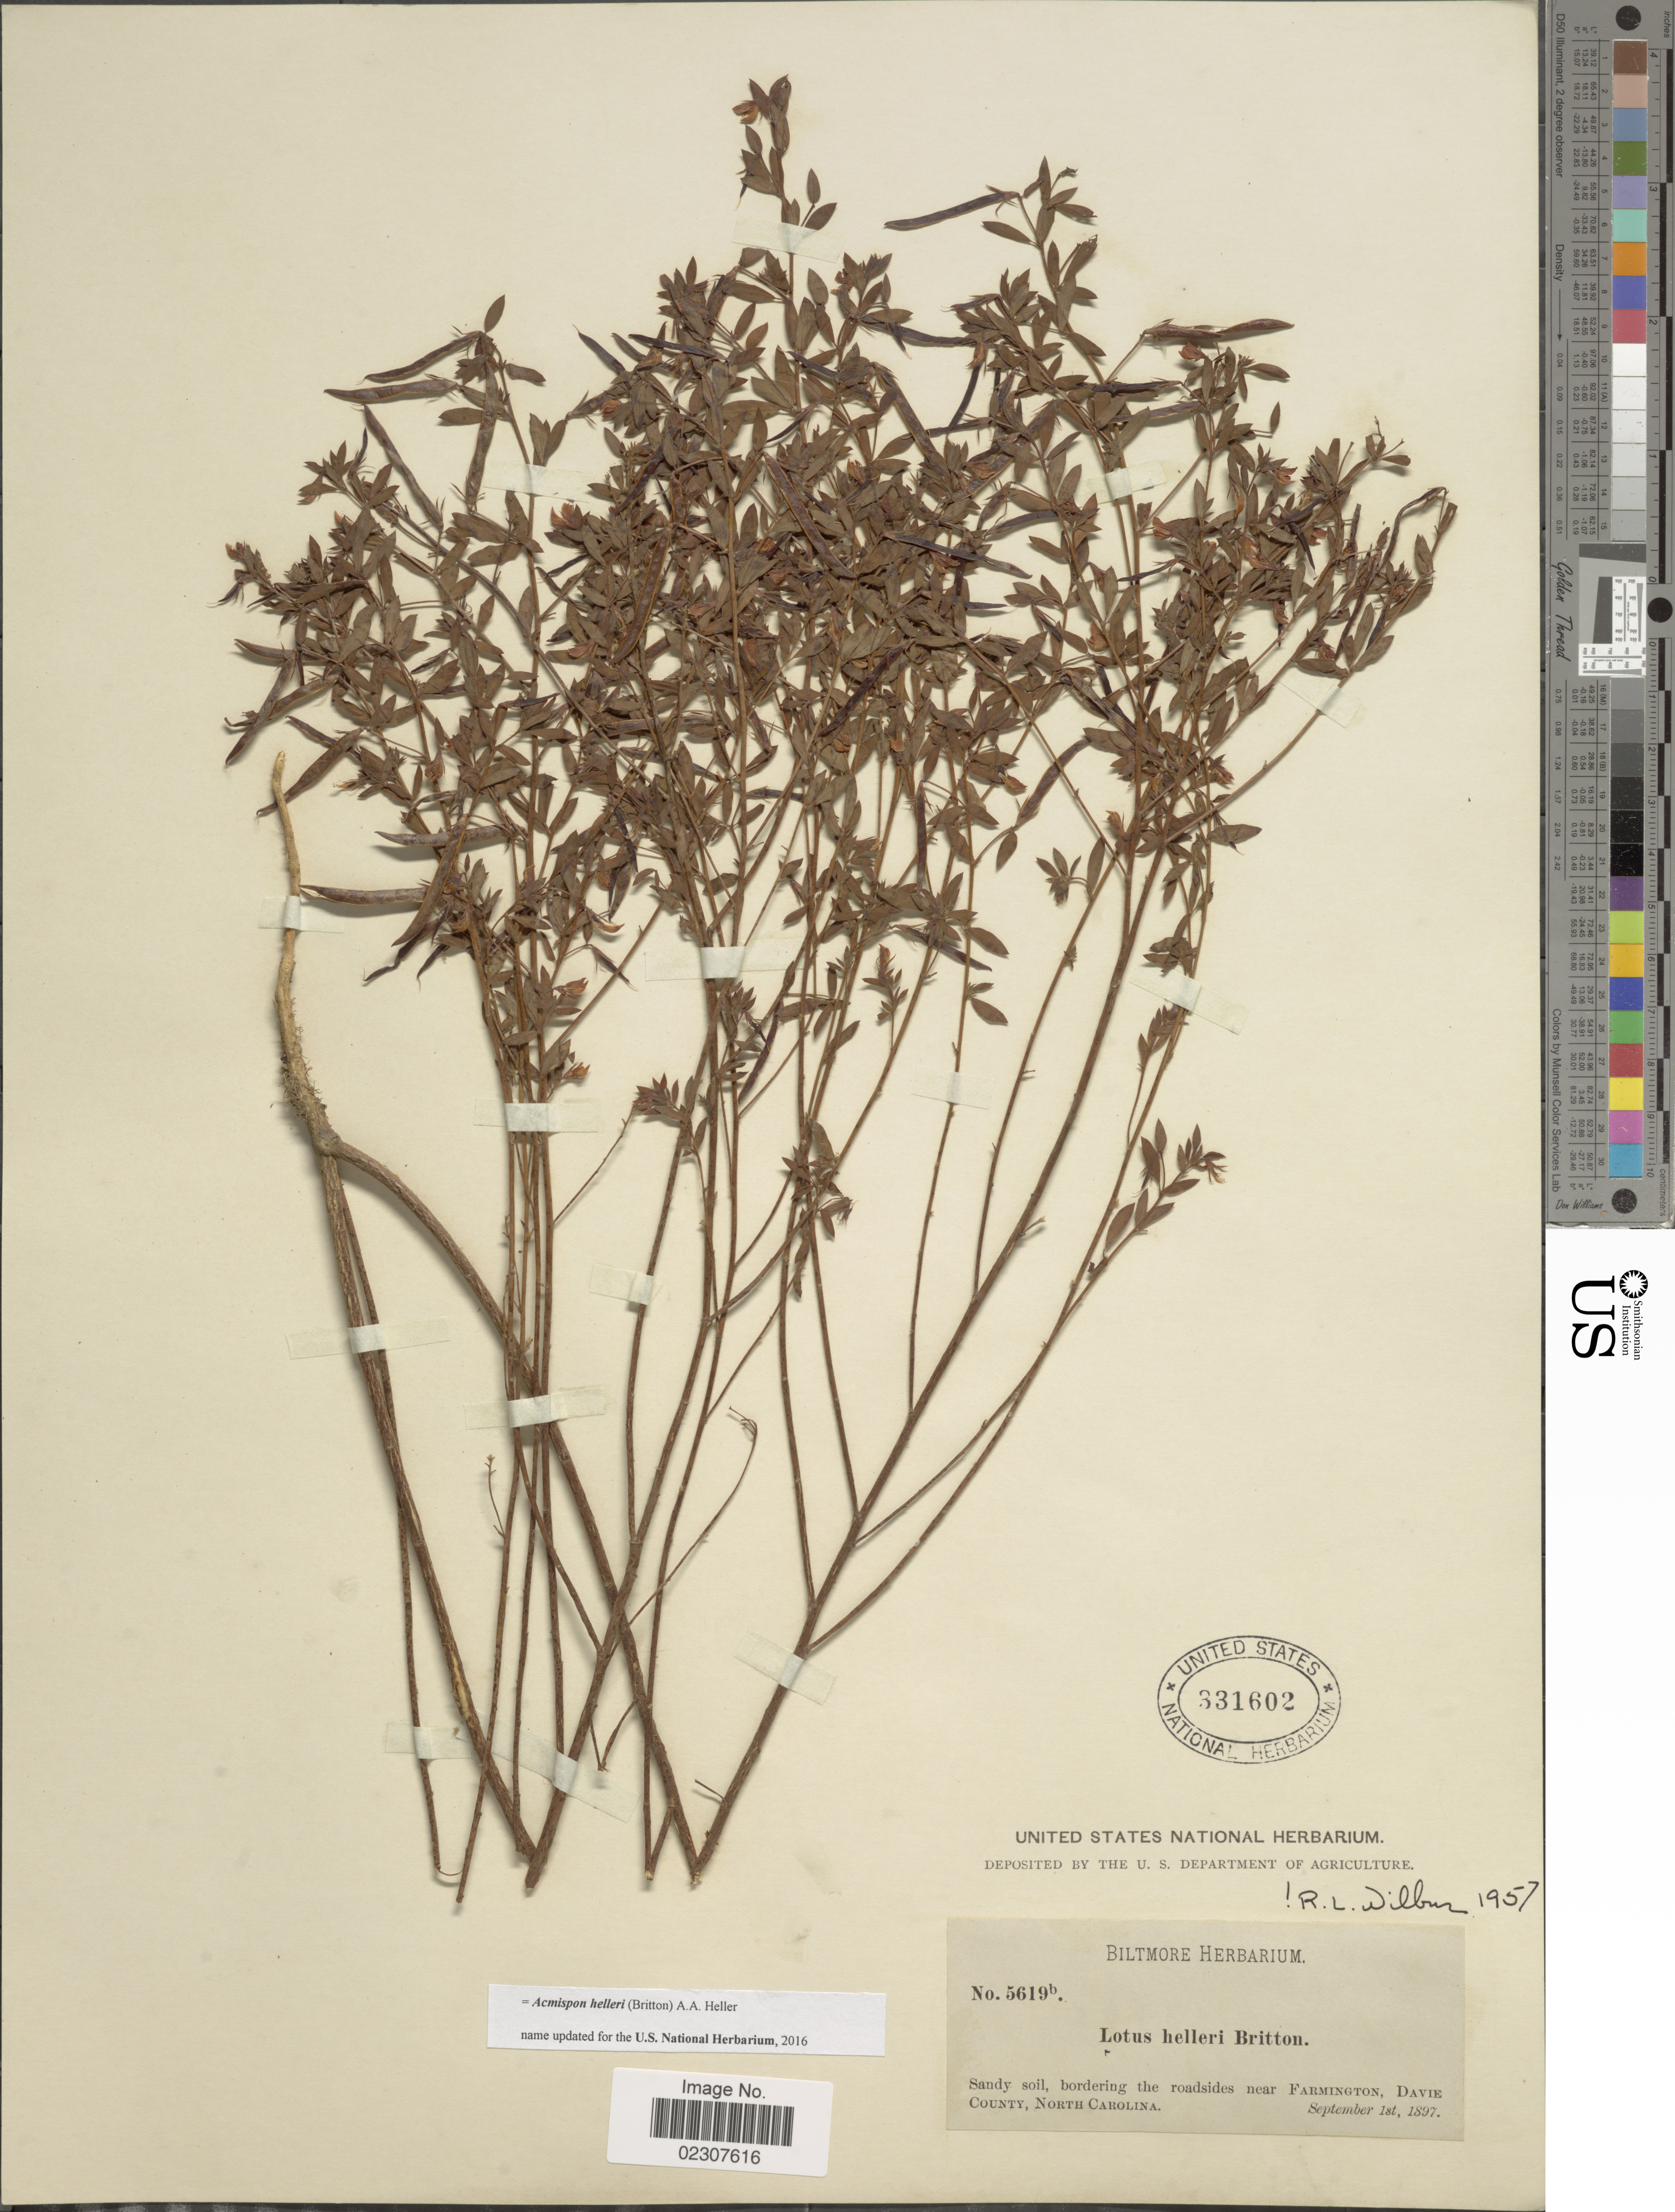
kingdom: Plantae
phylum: Tracheophyta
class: Magnoliopsida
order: Fabales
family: Fabaceae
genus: Acmispon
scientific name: Acmispon helleri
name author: (Britton) A. Heller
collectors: ex herb. Biltmore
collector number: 5619b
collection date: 1897-09-01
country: United States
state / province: North Carolina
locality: Sandy soil, bordering the roadside near Farmington, Dave County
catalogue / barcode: US 331602